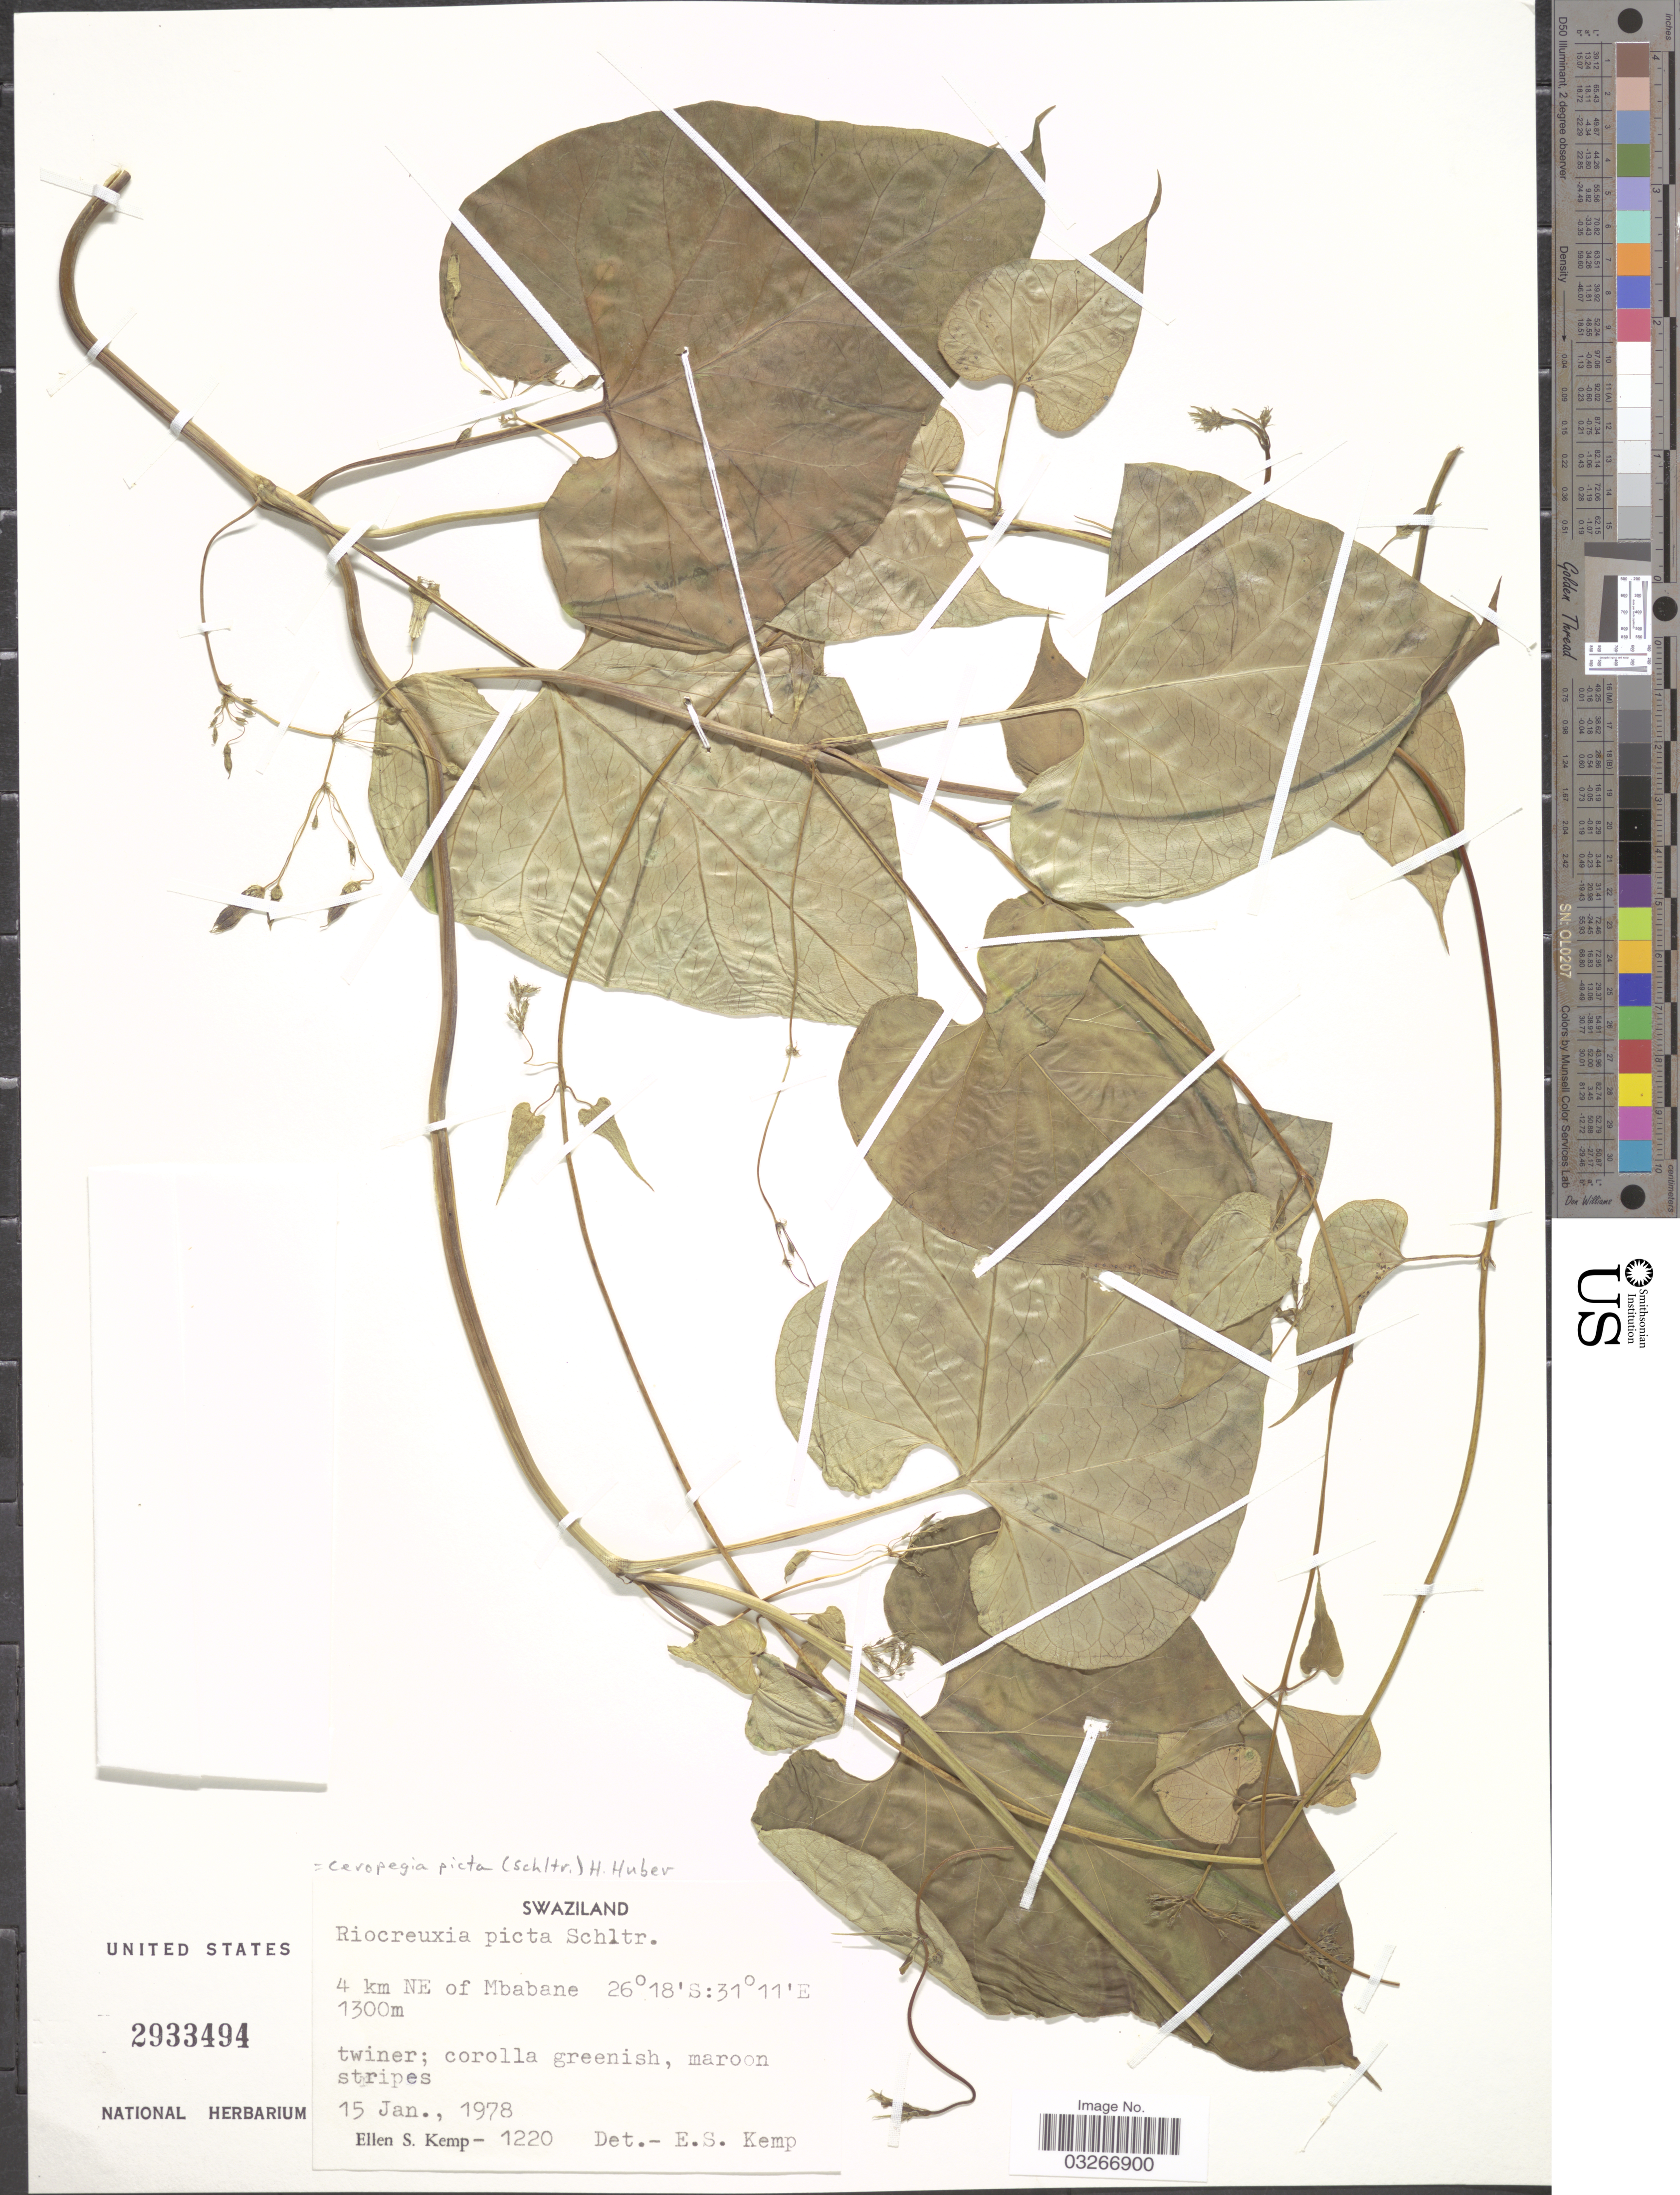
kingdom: Plantae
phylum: Tracheophyta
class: Magnoliopsida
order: Gentianales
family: Apocynaceae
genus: Ceropegia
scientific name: Ceropegia picta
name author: (Schltr.) Huber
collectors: E. S. Kemp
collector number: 1220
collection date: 1978-01-15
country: Eswatini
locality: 4 km NE of Mbabane.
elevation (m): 1300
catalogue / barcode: US 2933494